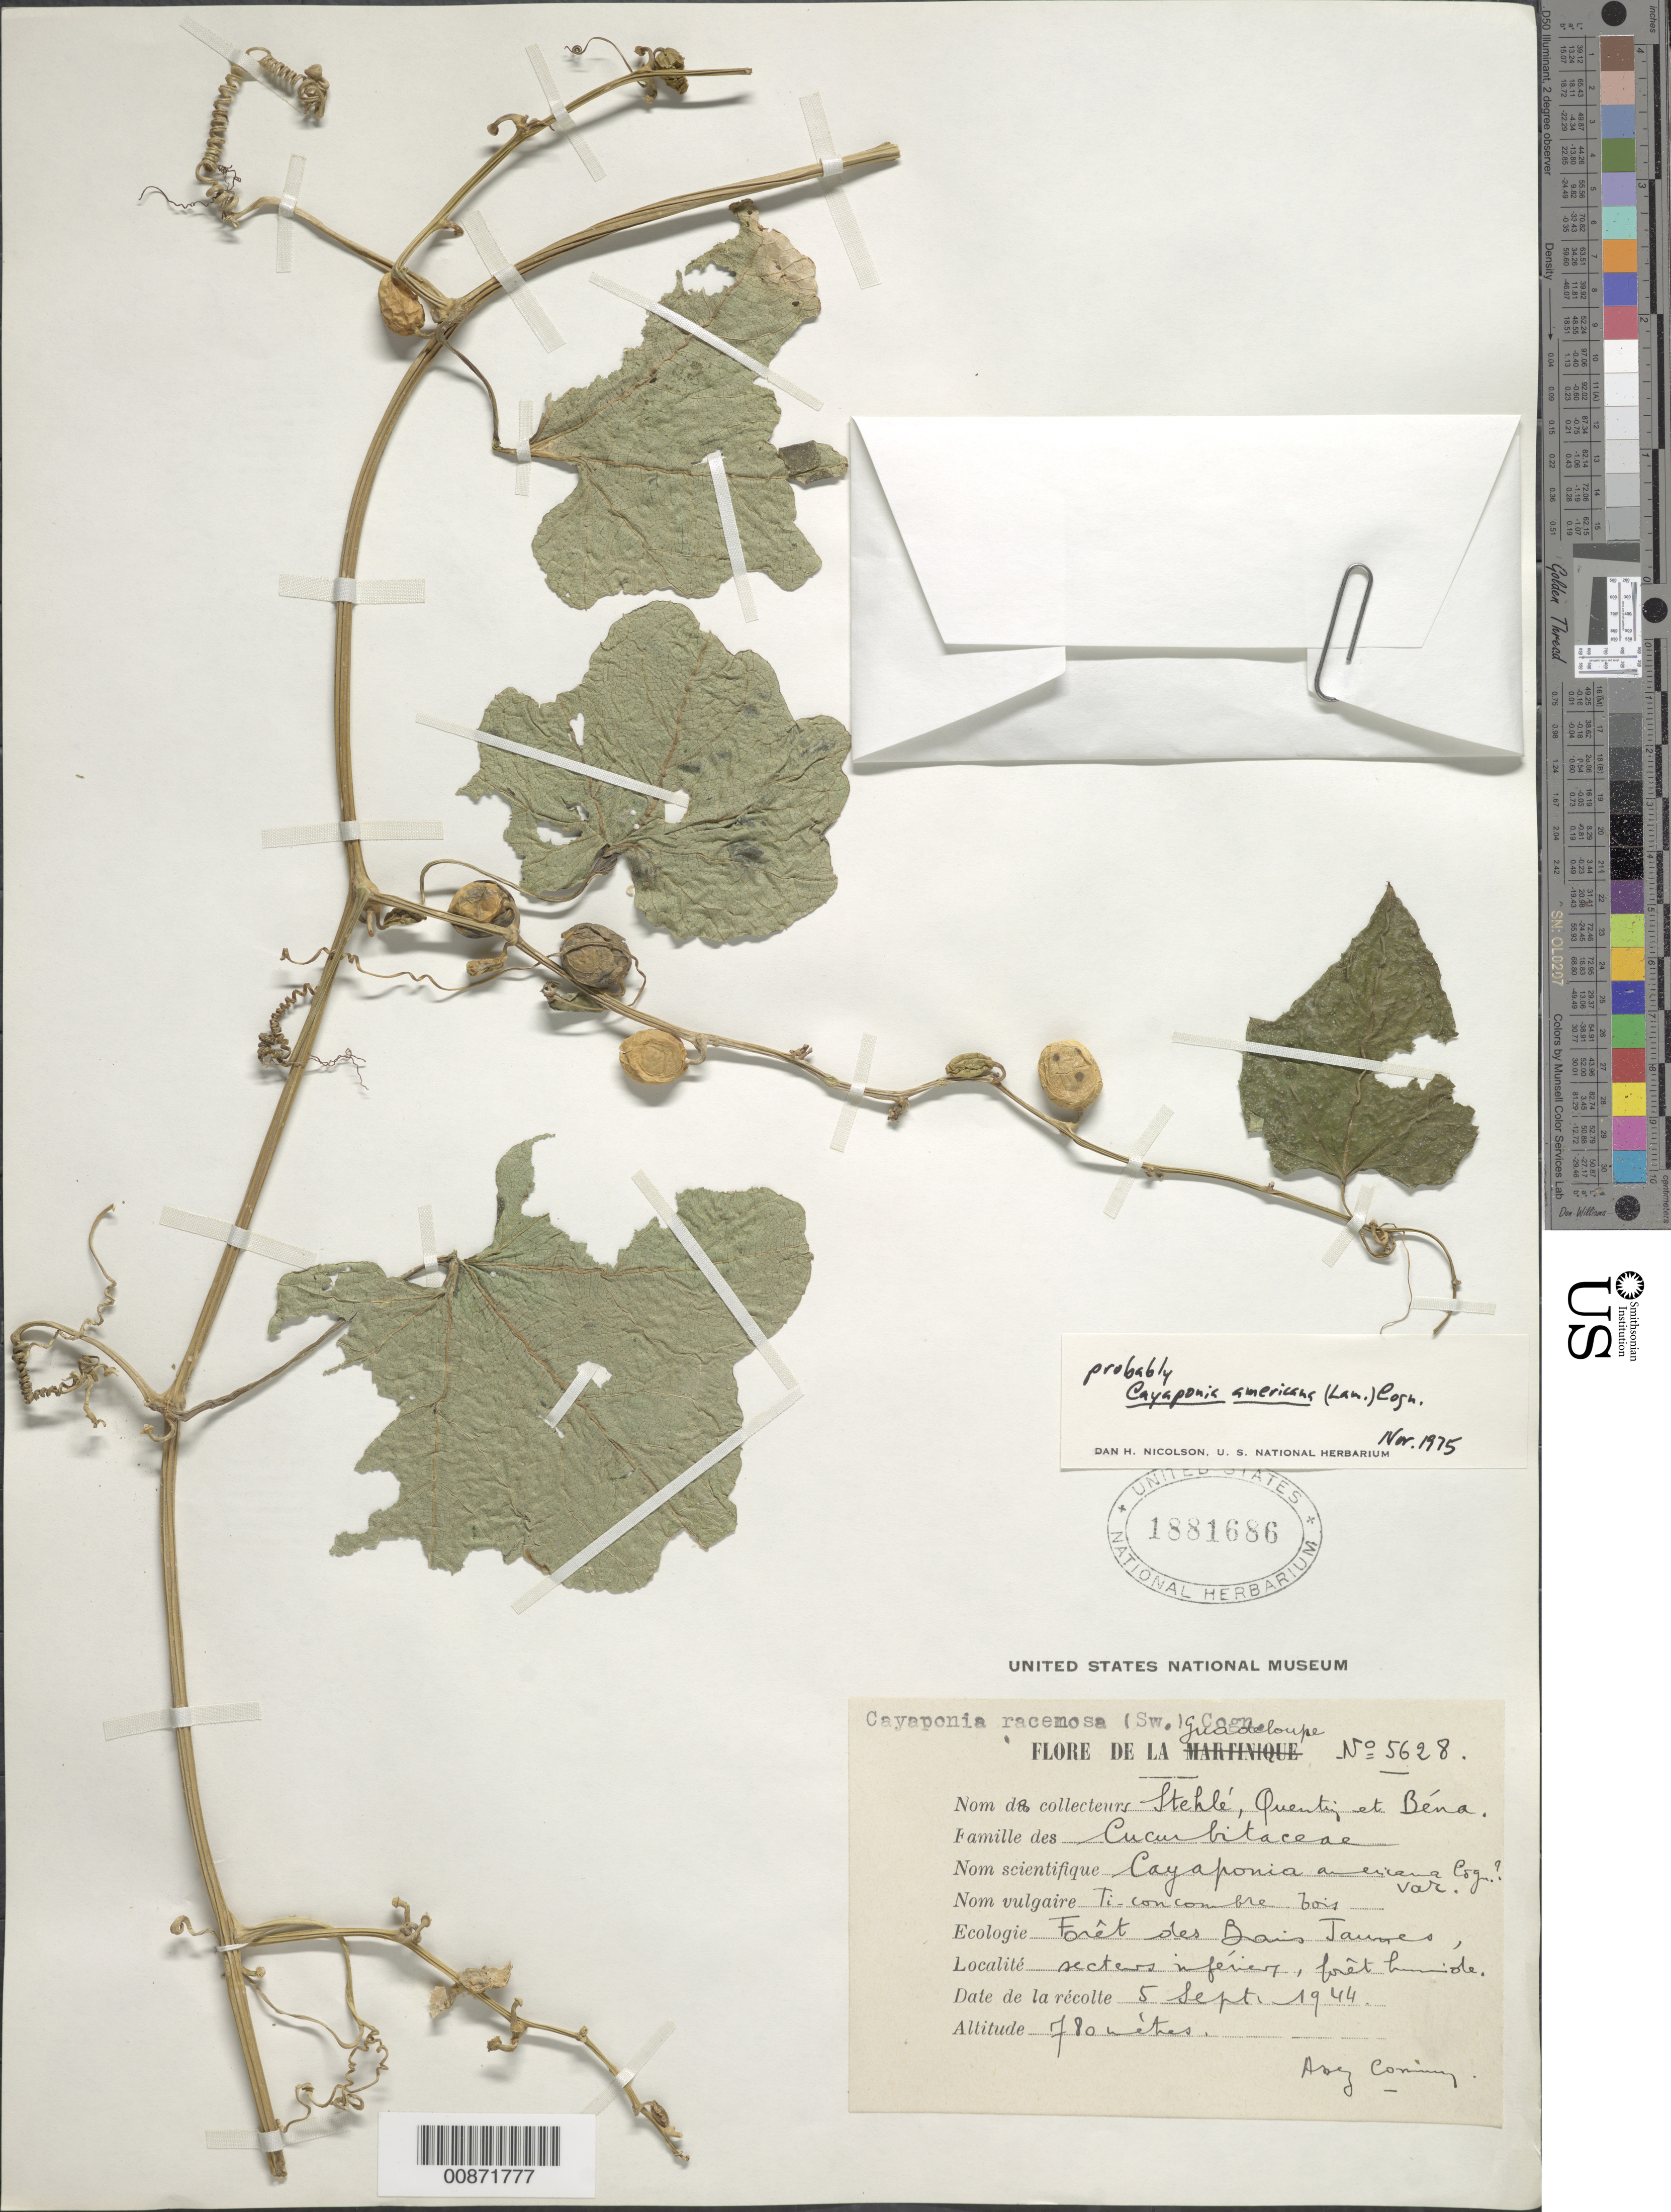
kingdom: Plantae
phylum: Tracheophyta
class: Magnoliopsida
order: Cucurbitales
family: Cucurbitaceae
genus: Cayaponia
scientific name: Cayaponia americana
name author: (Lam.) Cogn.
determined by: Nicolson, Dan H.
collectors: H. Stehlé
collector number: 5628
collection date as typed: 05 Sep 1944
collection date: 1944-09-05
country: Guadeloupe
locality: Forêt des Bains Jaunes, sect. Inférieur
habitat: Rainforest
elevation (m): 780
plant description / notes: Common name: Ti-concombre-bois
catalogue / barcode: US 1881686